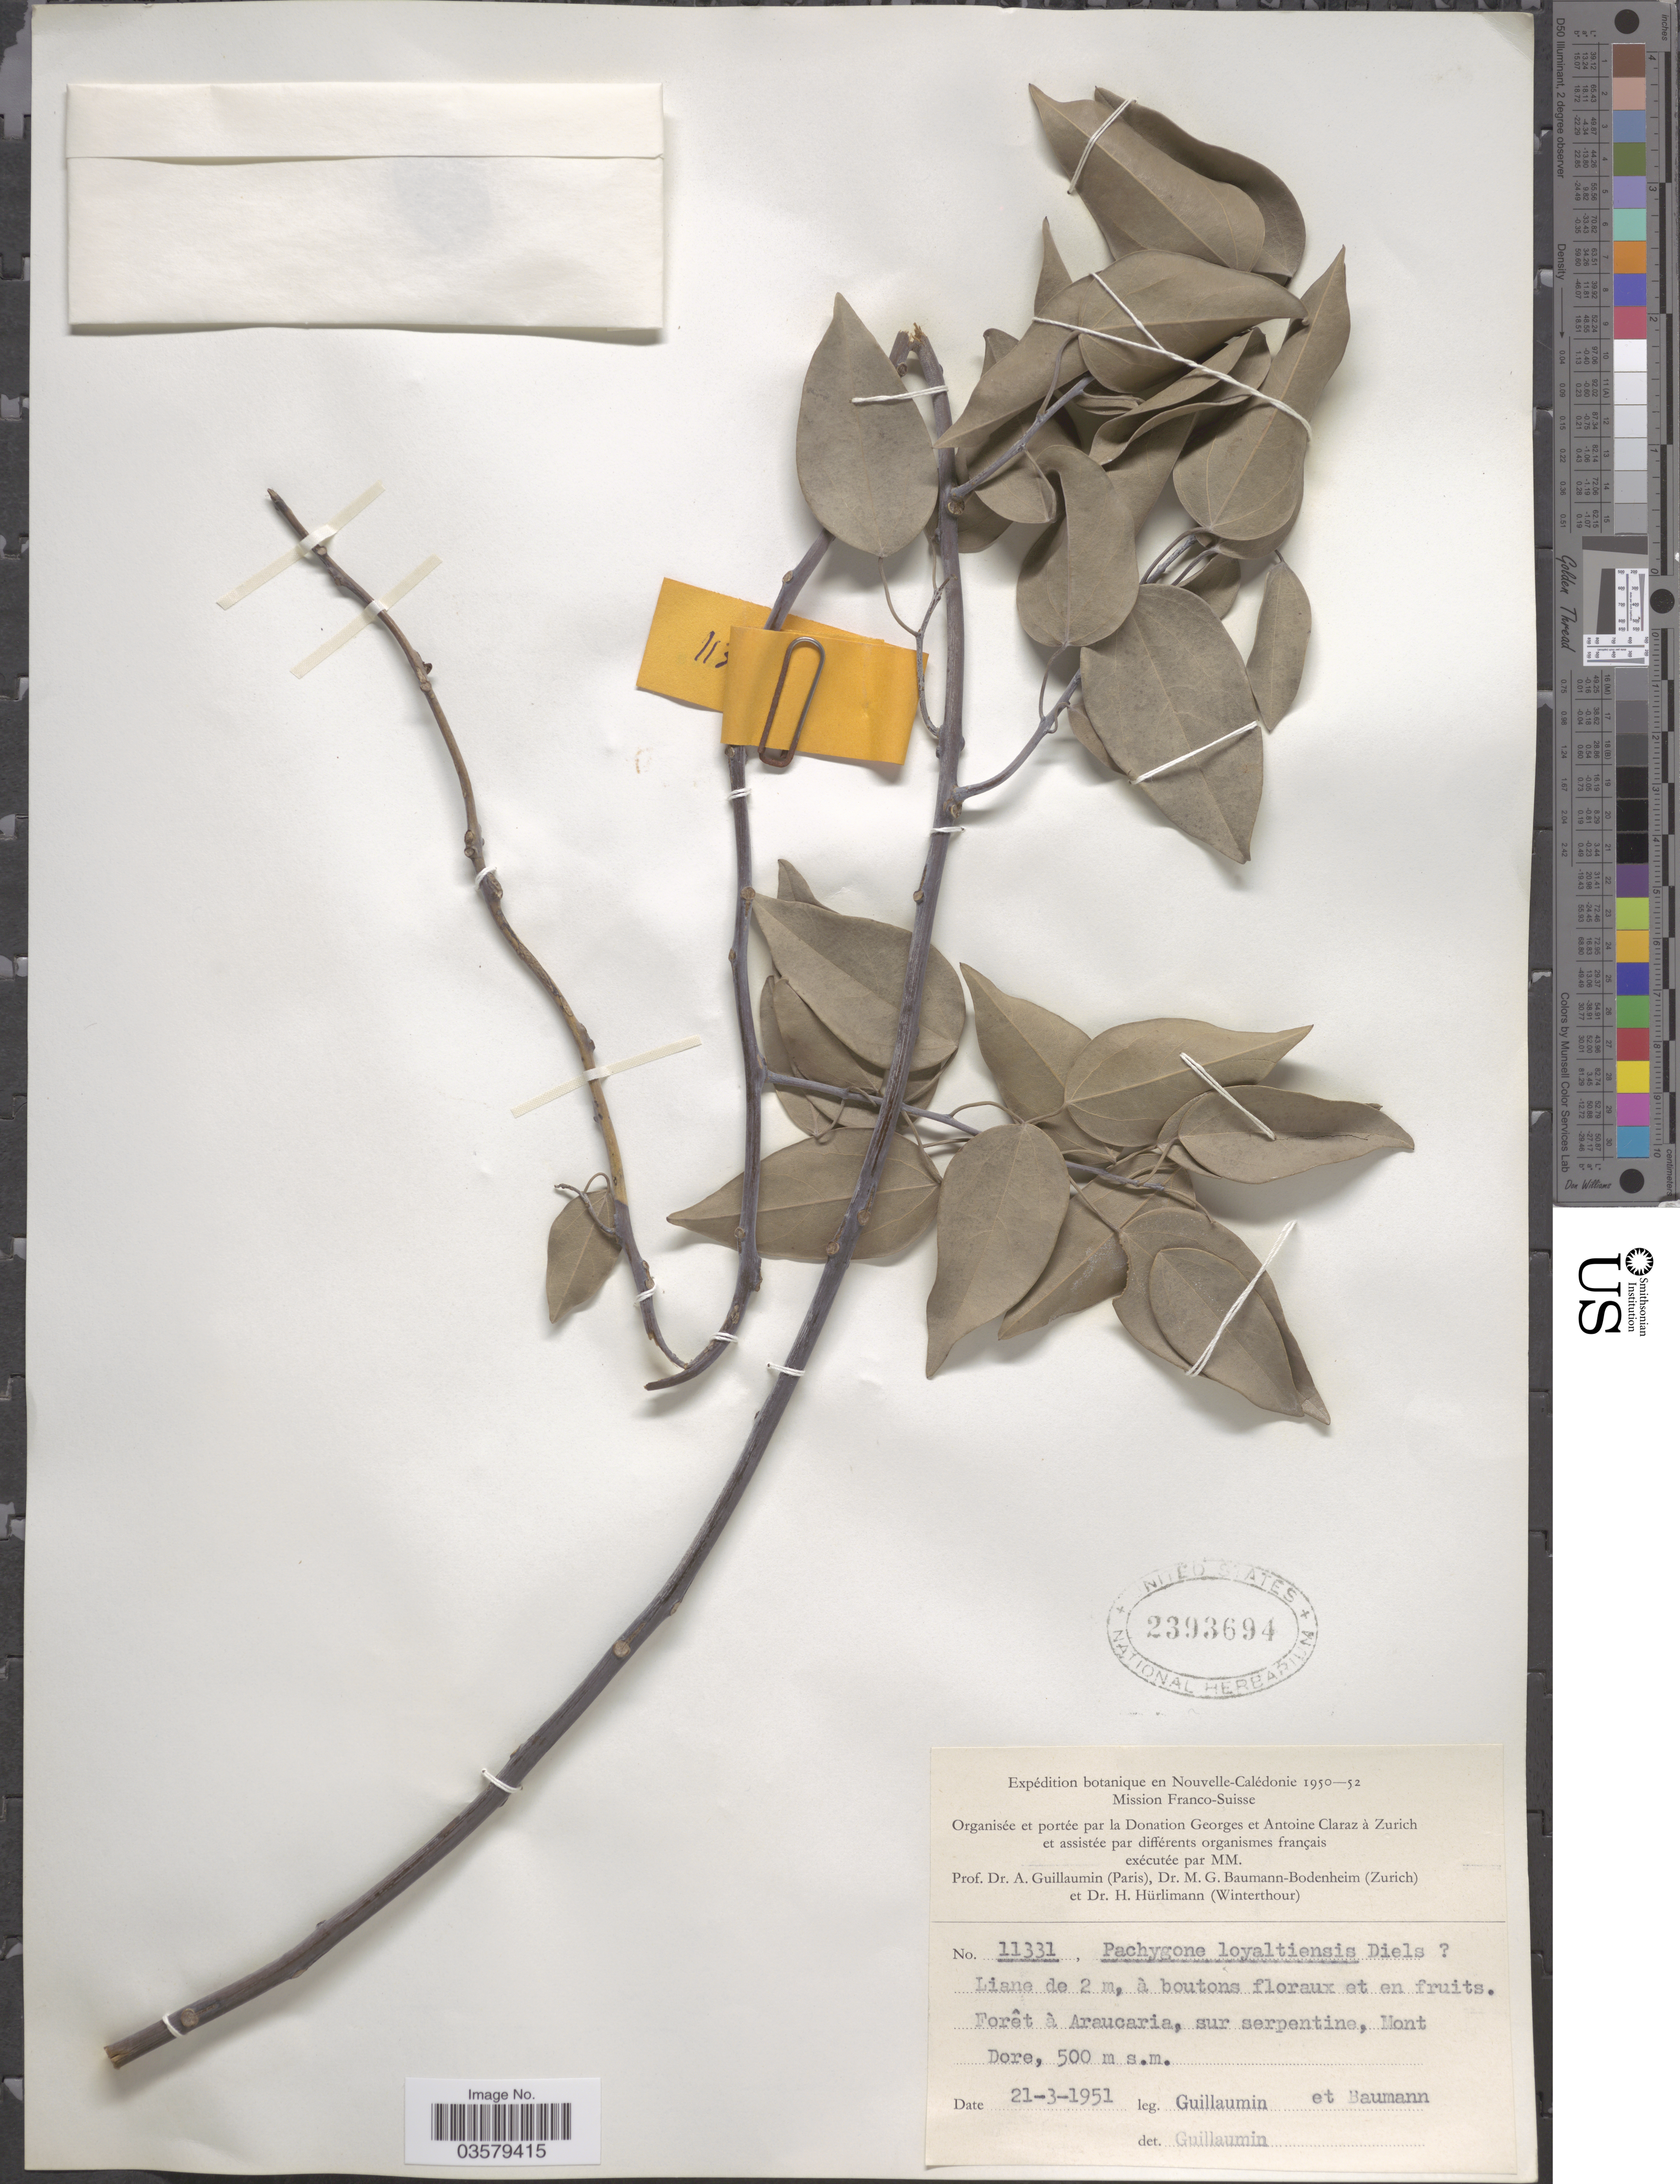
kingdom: Plantae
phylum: Tracheophyta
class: Magnoliopsida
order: Ranunculales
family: Menispermaceae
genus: Pachygone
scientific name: Pachygone loyaltiensis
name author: Diels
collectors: A. Guillaumin & M. G. Baumann-Bodenheim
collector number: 11331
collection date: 1951-03-21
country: New Caledonia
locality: Forêt à Araucaria, sur serpentine, Mont Dore.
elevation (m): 500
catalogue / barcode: US 2393694